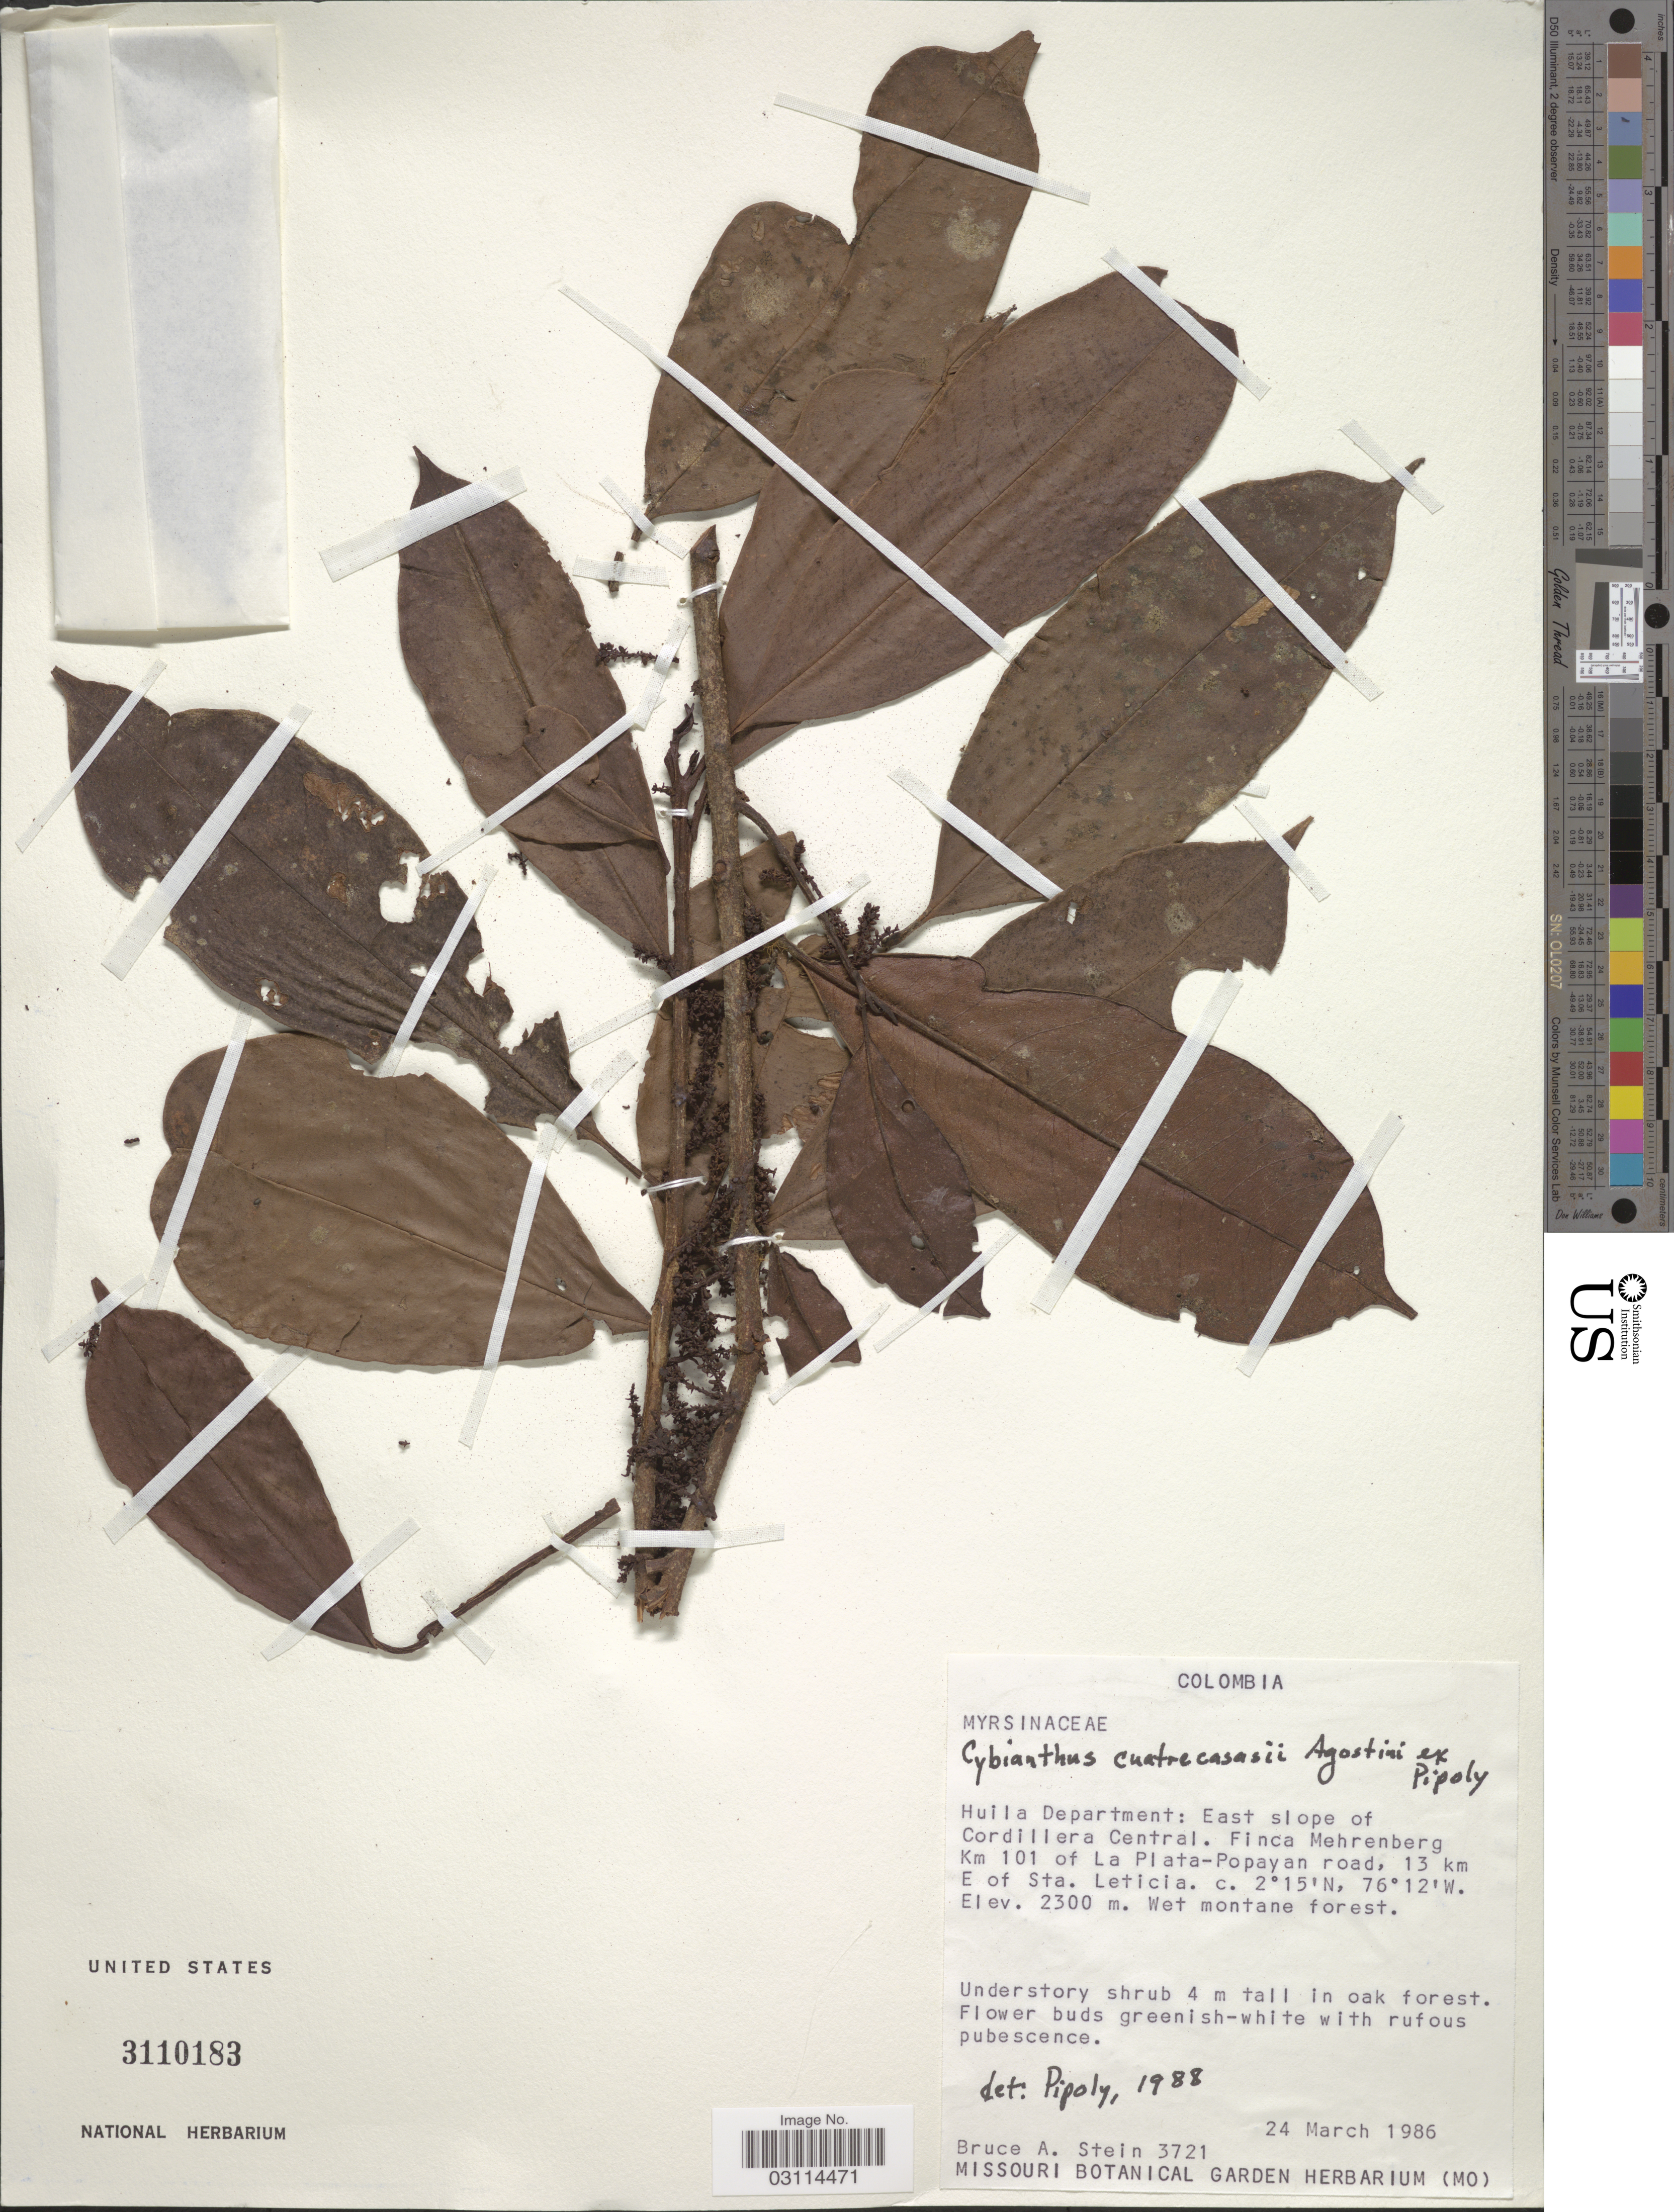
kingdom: Plantae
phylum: Tracheophyta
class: Magnoliopsida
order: Ericales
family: Primulaceae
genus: Cybianthus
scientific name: Cybianthus cuatrecasasii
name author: Pipoly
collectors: B. A. Stein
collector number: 3721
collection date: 1986-03-24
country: Colombia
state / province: Huila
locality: Huila Department: East slope of Cordillera Central. Finca Mehrenberg Km 101 of La Plata-Popayan road, 13 km E of Sta. Leticia.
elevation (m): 2300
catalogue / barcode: US 3110183